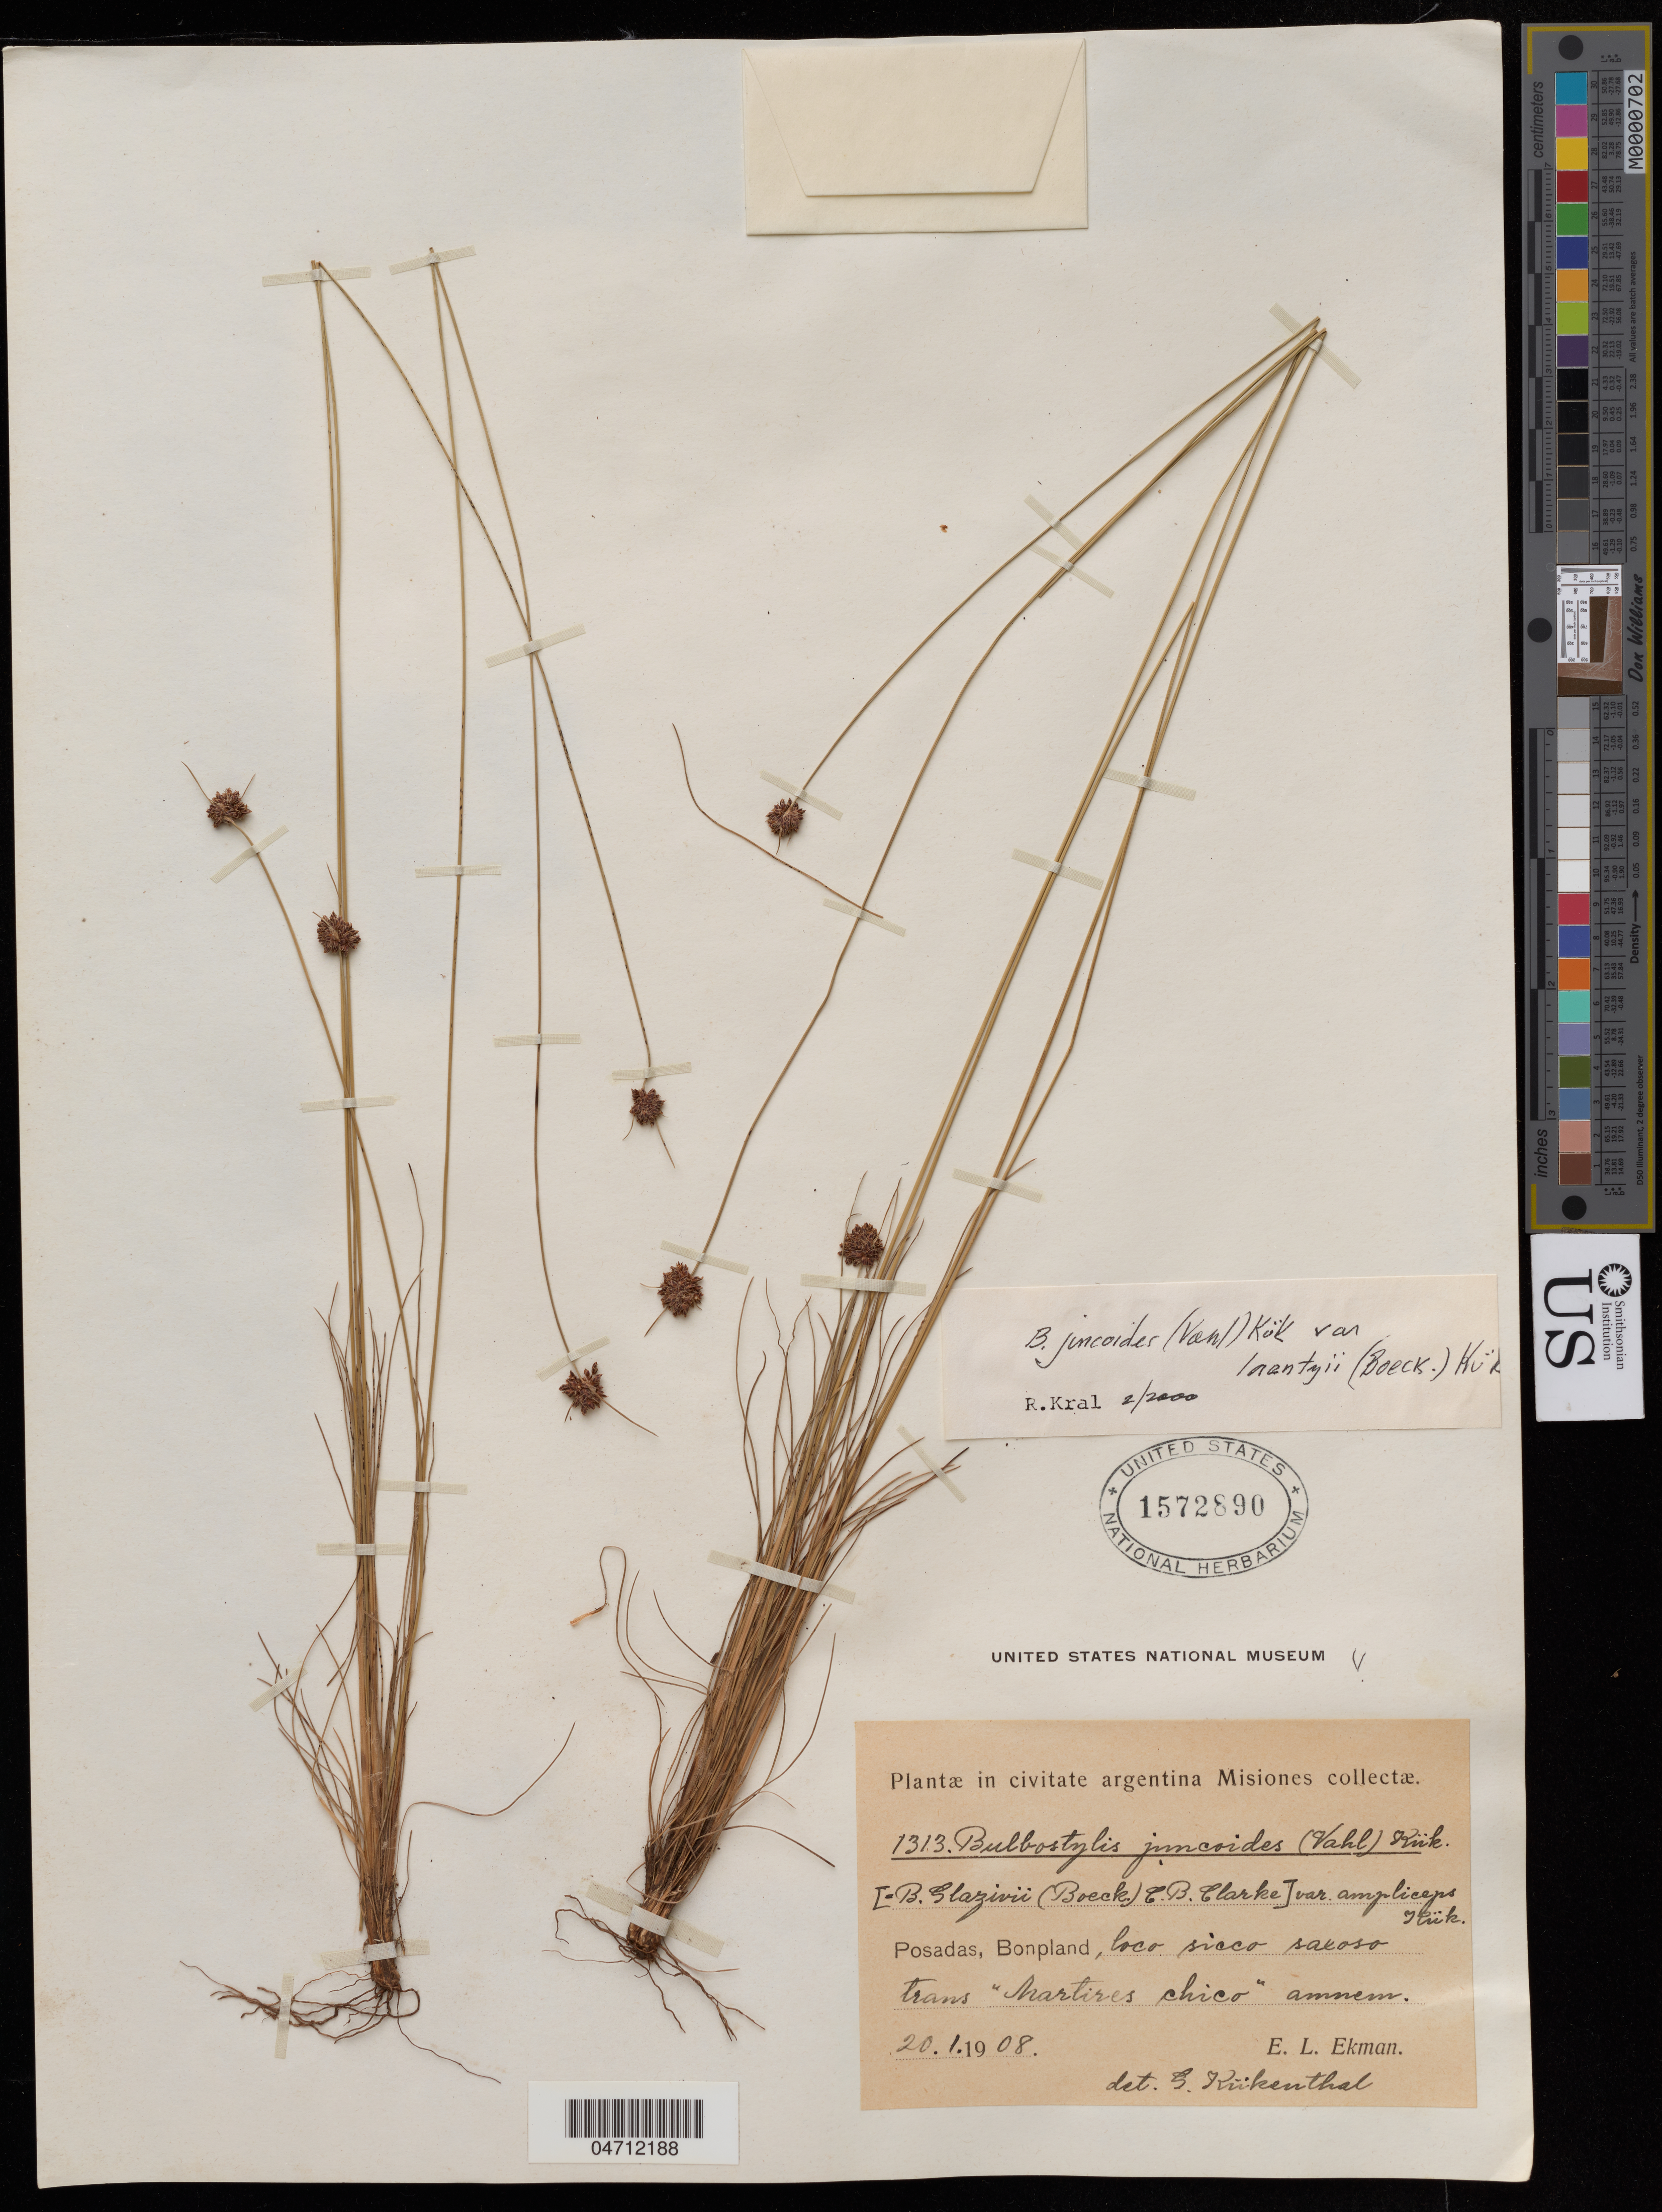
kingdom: Plantae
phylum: Tracheophyta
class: Liliopsida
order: Poales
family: Cyperaceae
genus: Bulbostylis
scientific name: Bulbostylis juncoides var. lorentzii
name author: (Boeckeler) Kük. ex Osten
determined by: Kral, Robert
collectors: E. L. Ekman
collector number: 1313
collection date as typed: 20 Jan 1908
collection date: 1908-01-20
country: Argentina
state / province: Misiones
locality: Posadas, Bonpland trans "Martires Chico".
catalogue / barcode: US 1572890